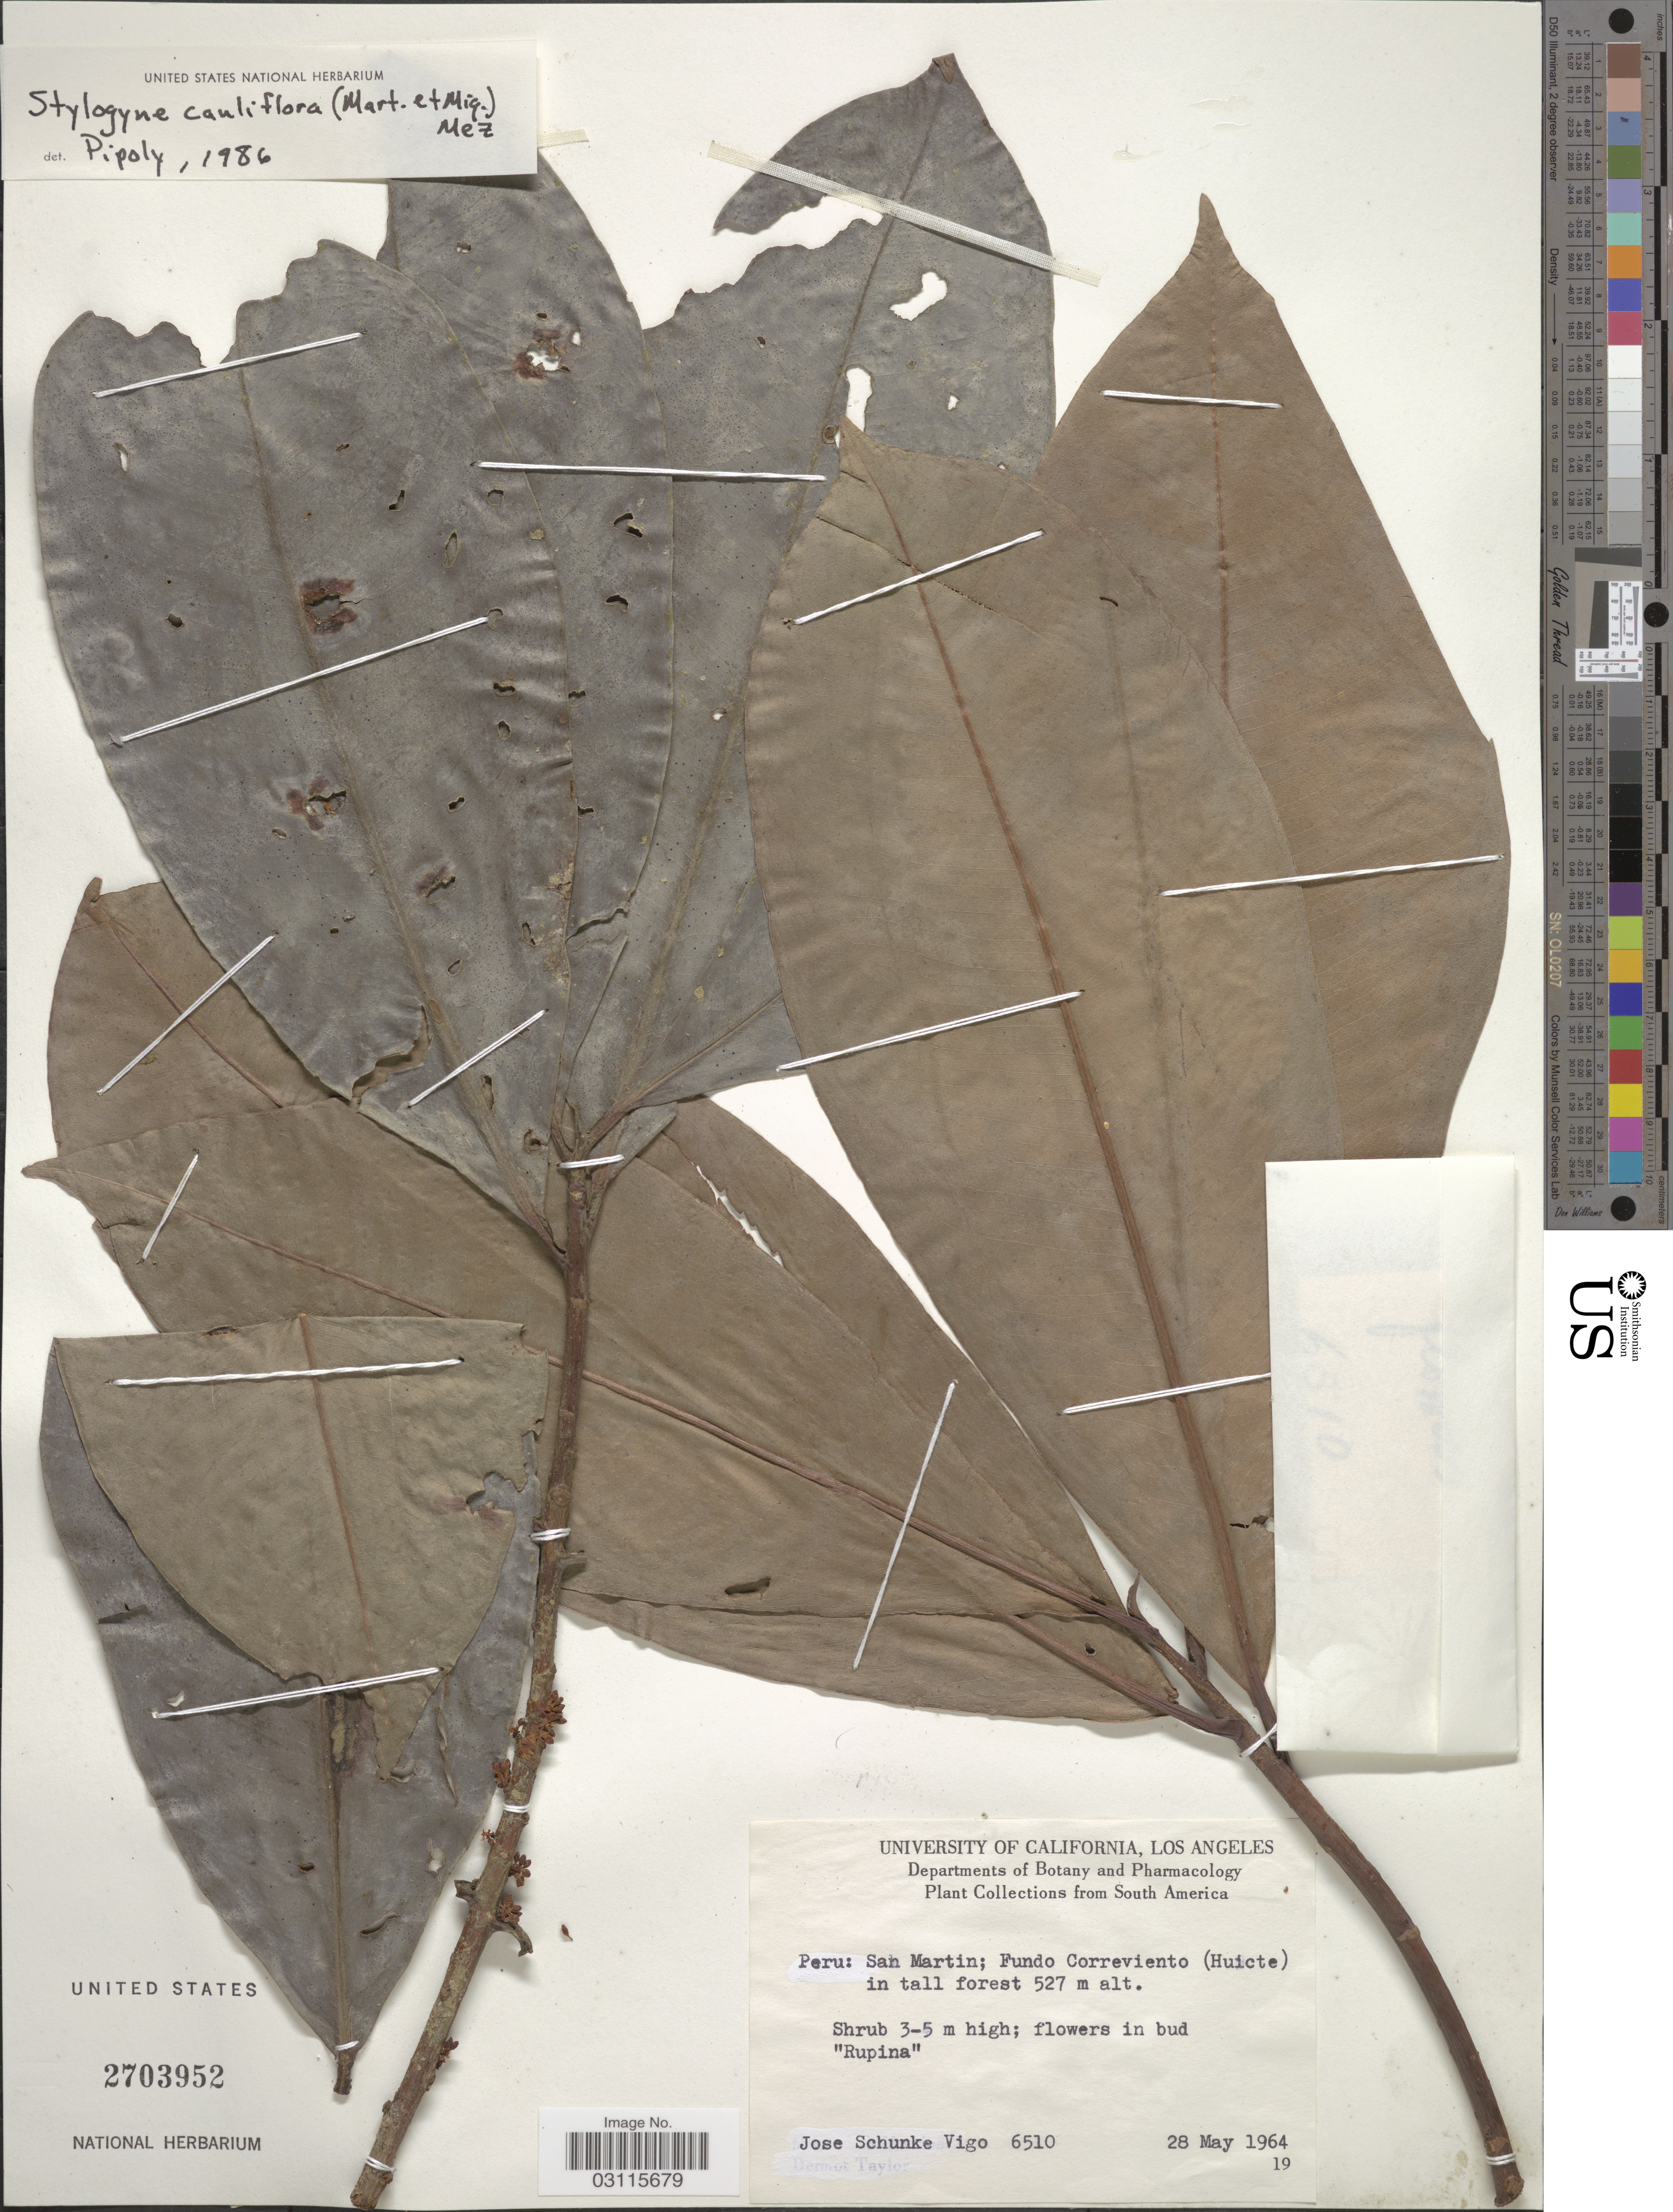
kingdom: Plantae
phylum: Tracheophyta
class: Magnoliopsida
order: Ericales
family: Primulaceae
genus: Stylogyne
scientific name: Stylogyne cauliflora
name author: (Mart. & Miq.) Mez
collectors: J. Schunke Vigo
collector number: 6510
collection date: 1964-05-28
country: Peru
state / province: San Martín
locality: Fundo Correviento (Huicte) in tall forest.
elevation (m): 527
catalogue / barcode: US 2703952